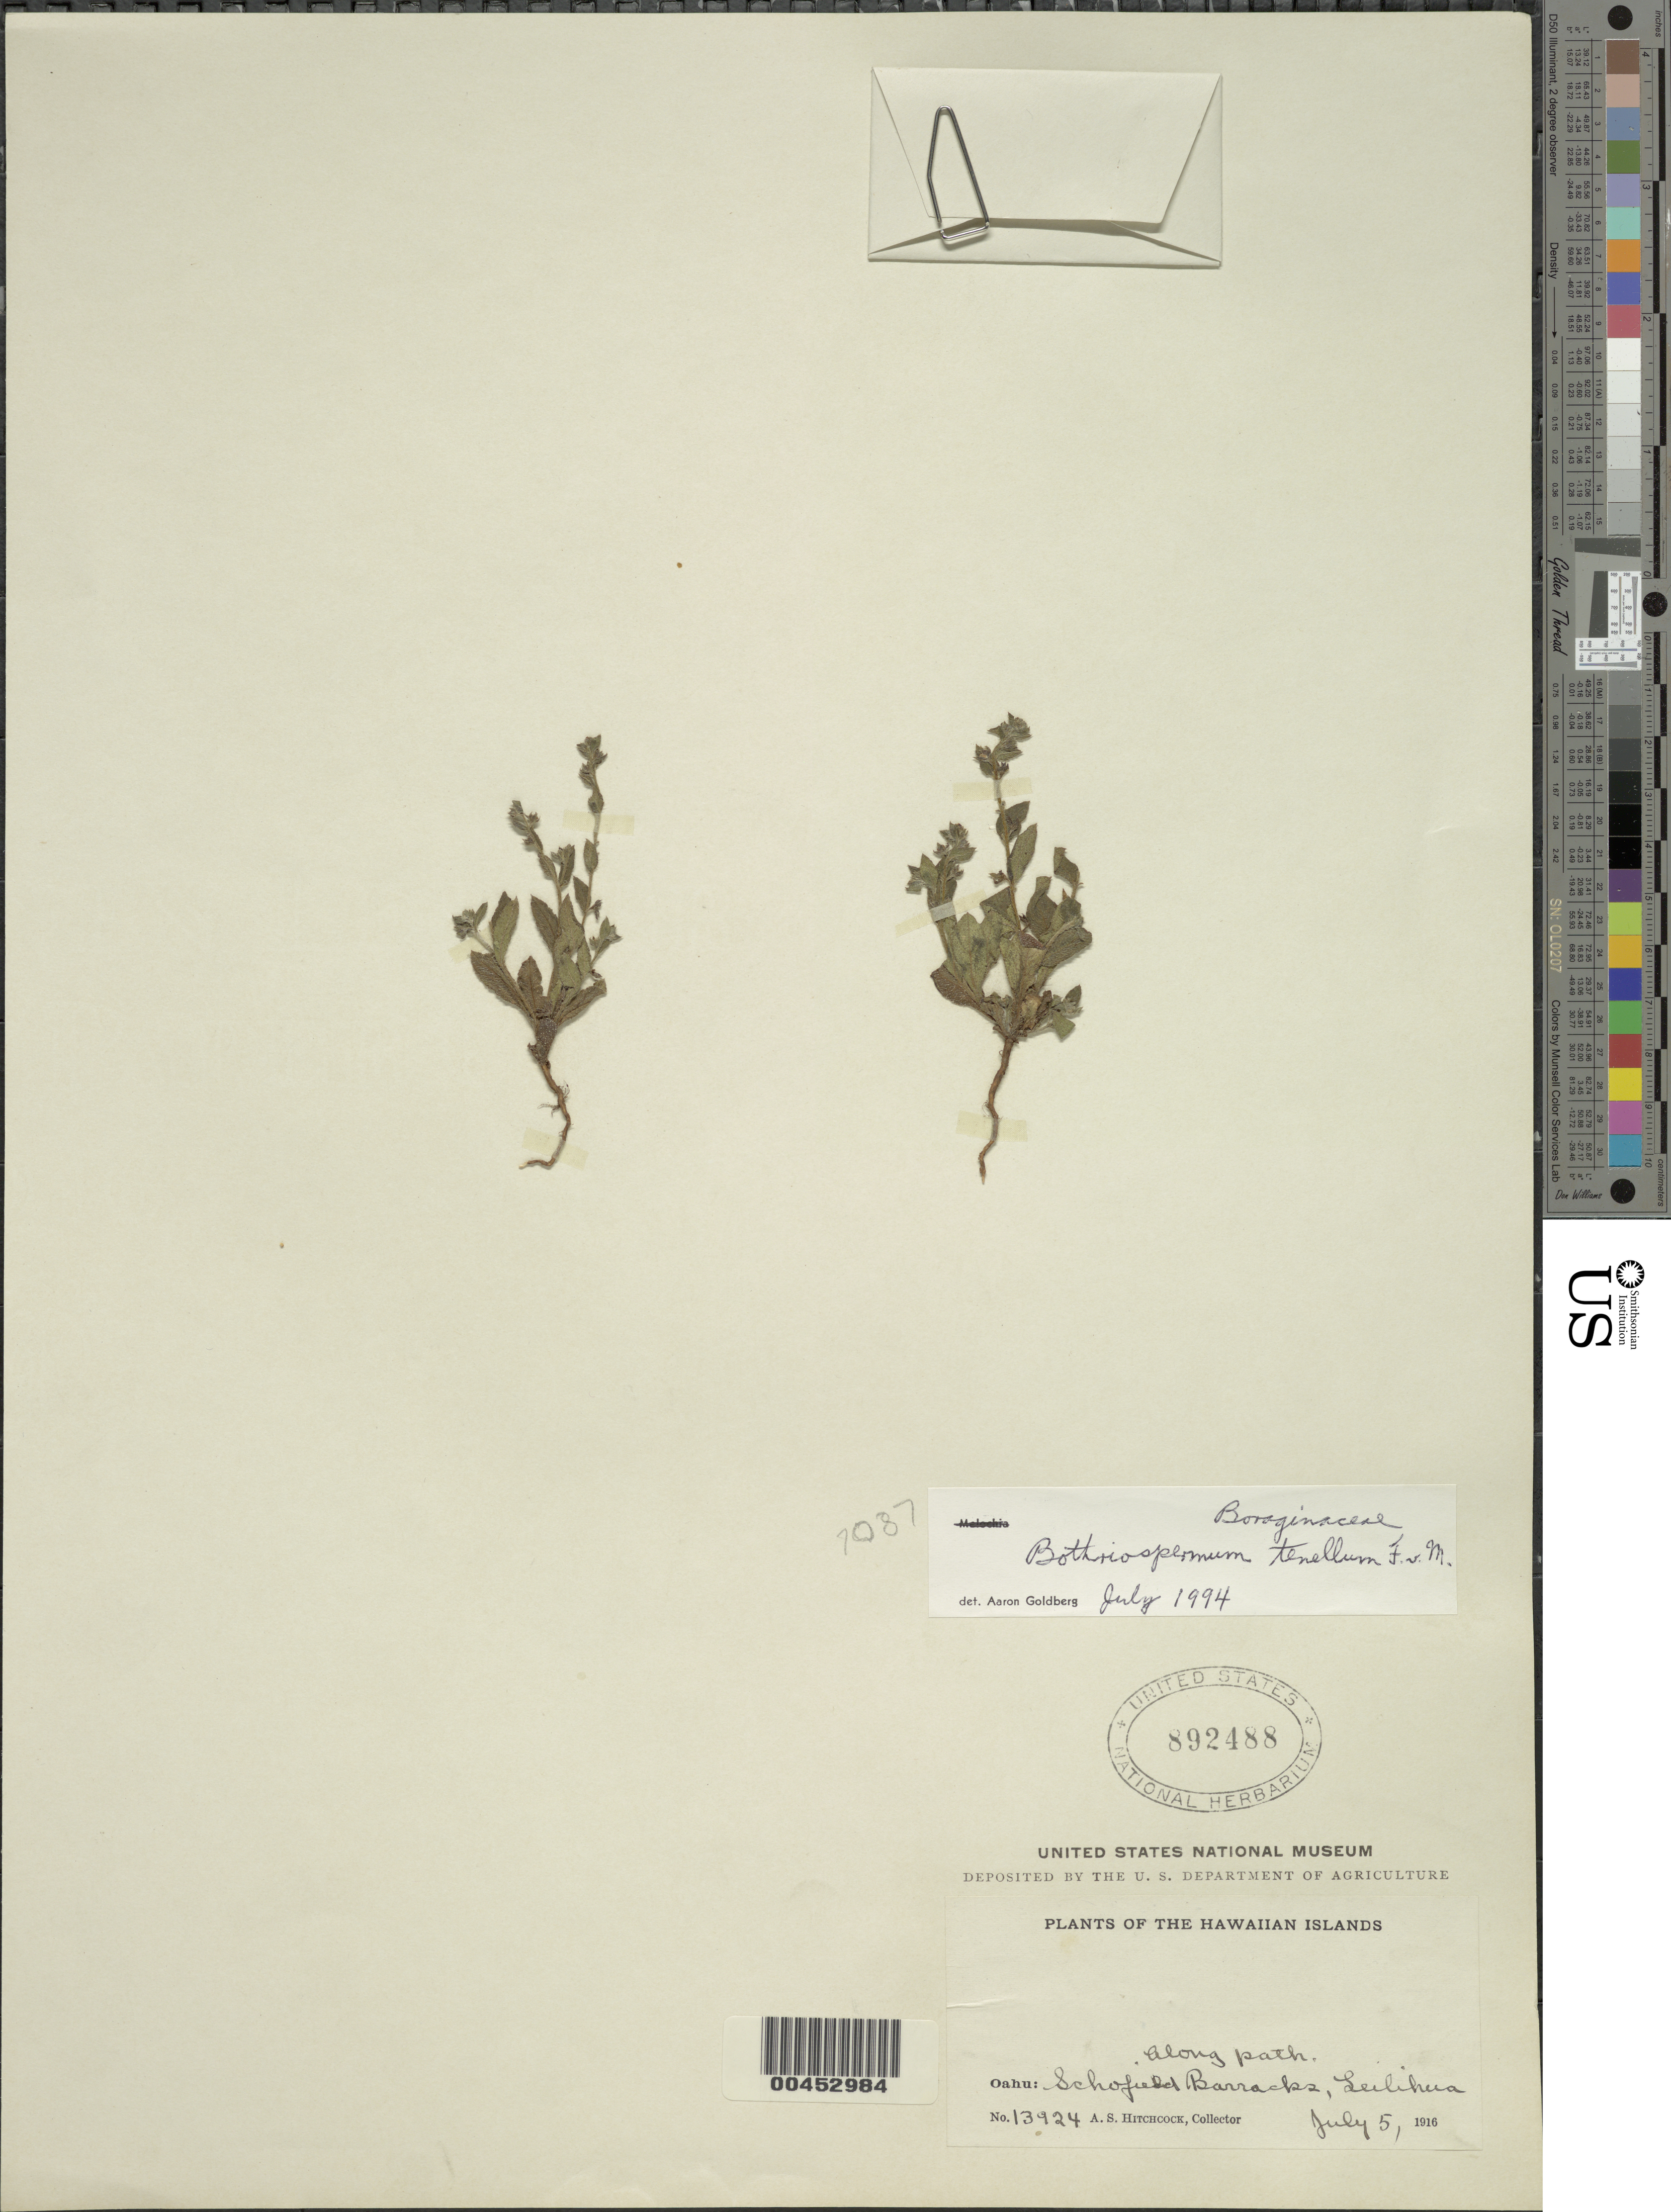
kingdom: Plantae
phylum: Tracheophyta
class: Magnoliopsida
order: Boraginales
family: Boraginaceae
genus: Bothriospermum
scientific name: Bothriospermum tenellum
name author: (Hornem.) Fisch. & C.A. Mey.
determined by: Goldberg, Aaron, (US), NMNH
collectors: A. S. Hitchcock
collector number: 13924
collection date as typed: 5 Jul 1916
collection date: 1916-07-05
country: United States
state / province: Hawaii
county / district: Honolulu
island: Oahu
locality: Schofield Barracks, Leilihua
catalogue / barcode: US 892488